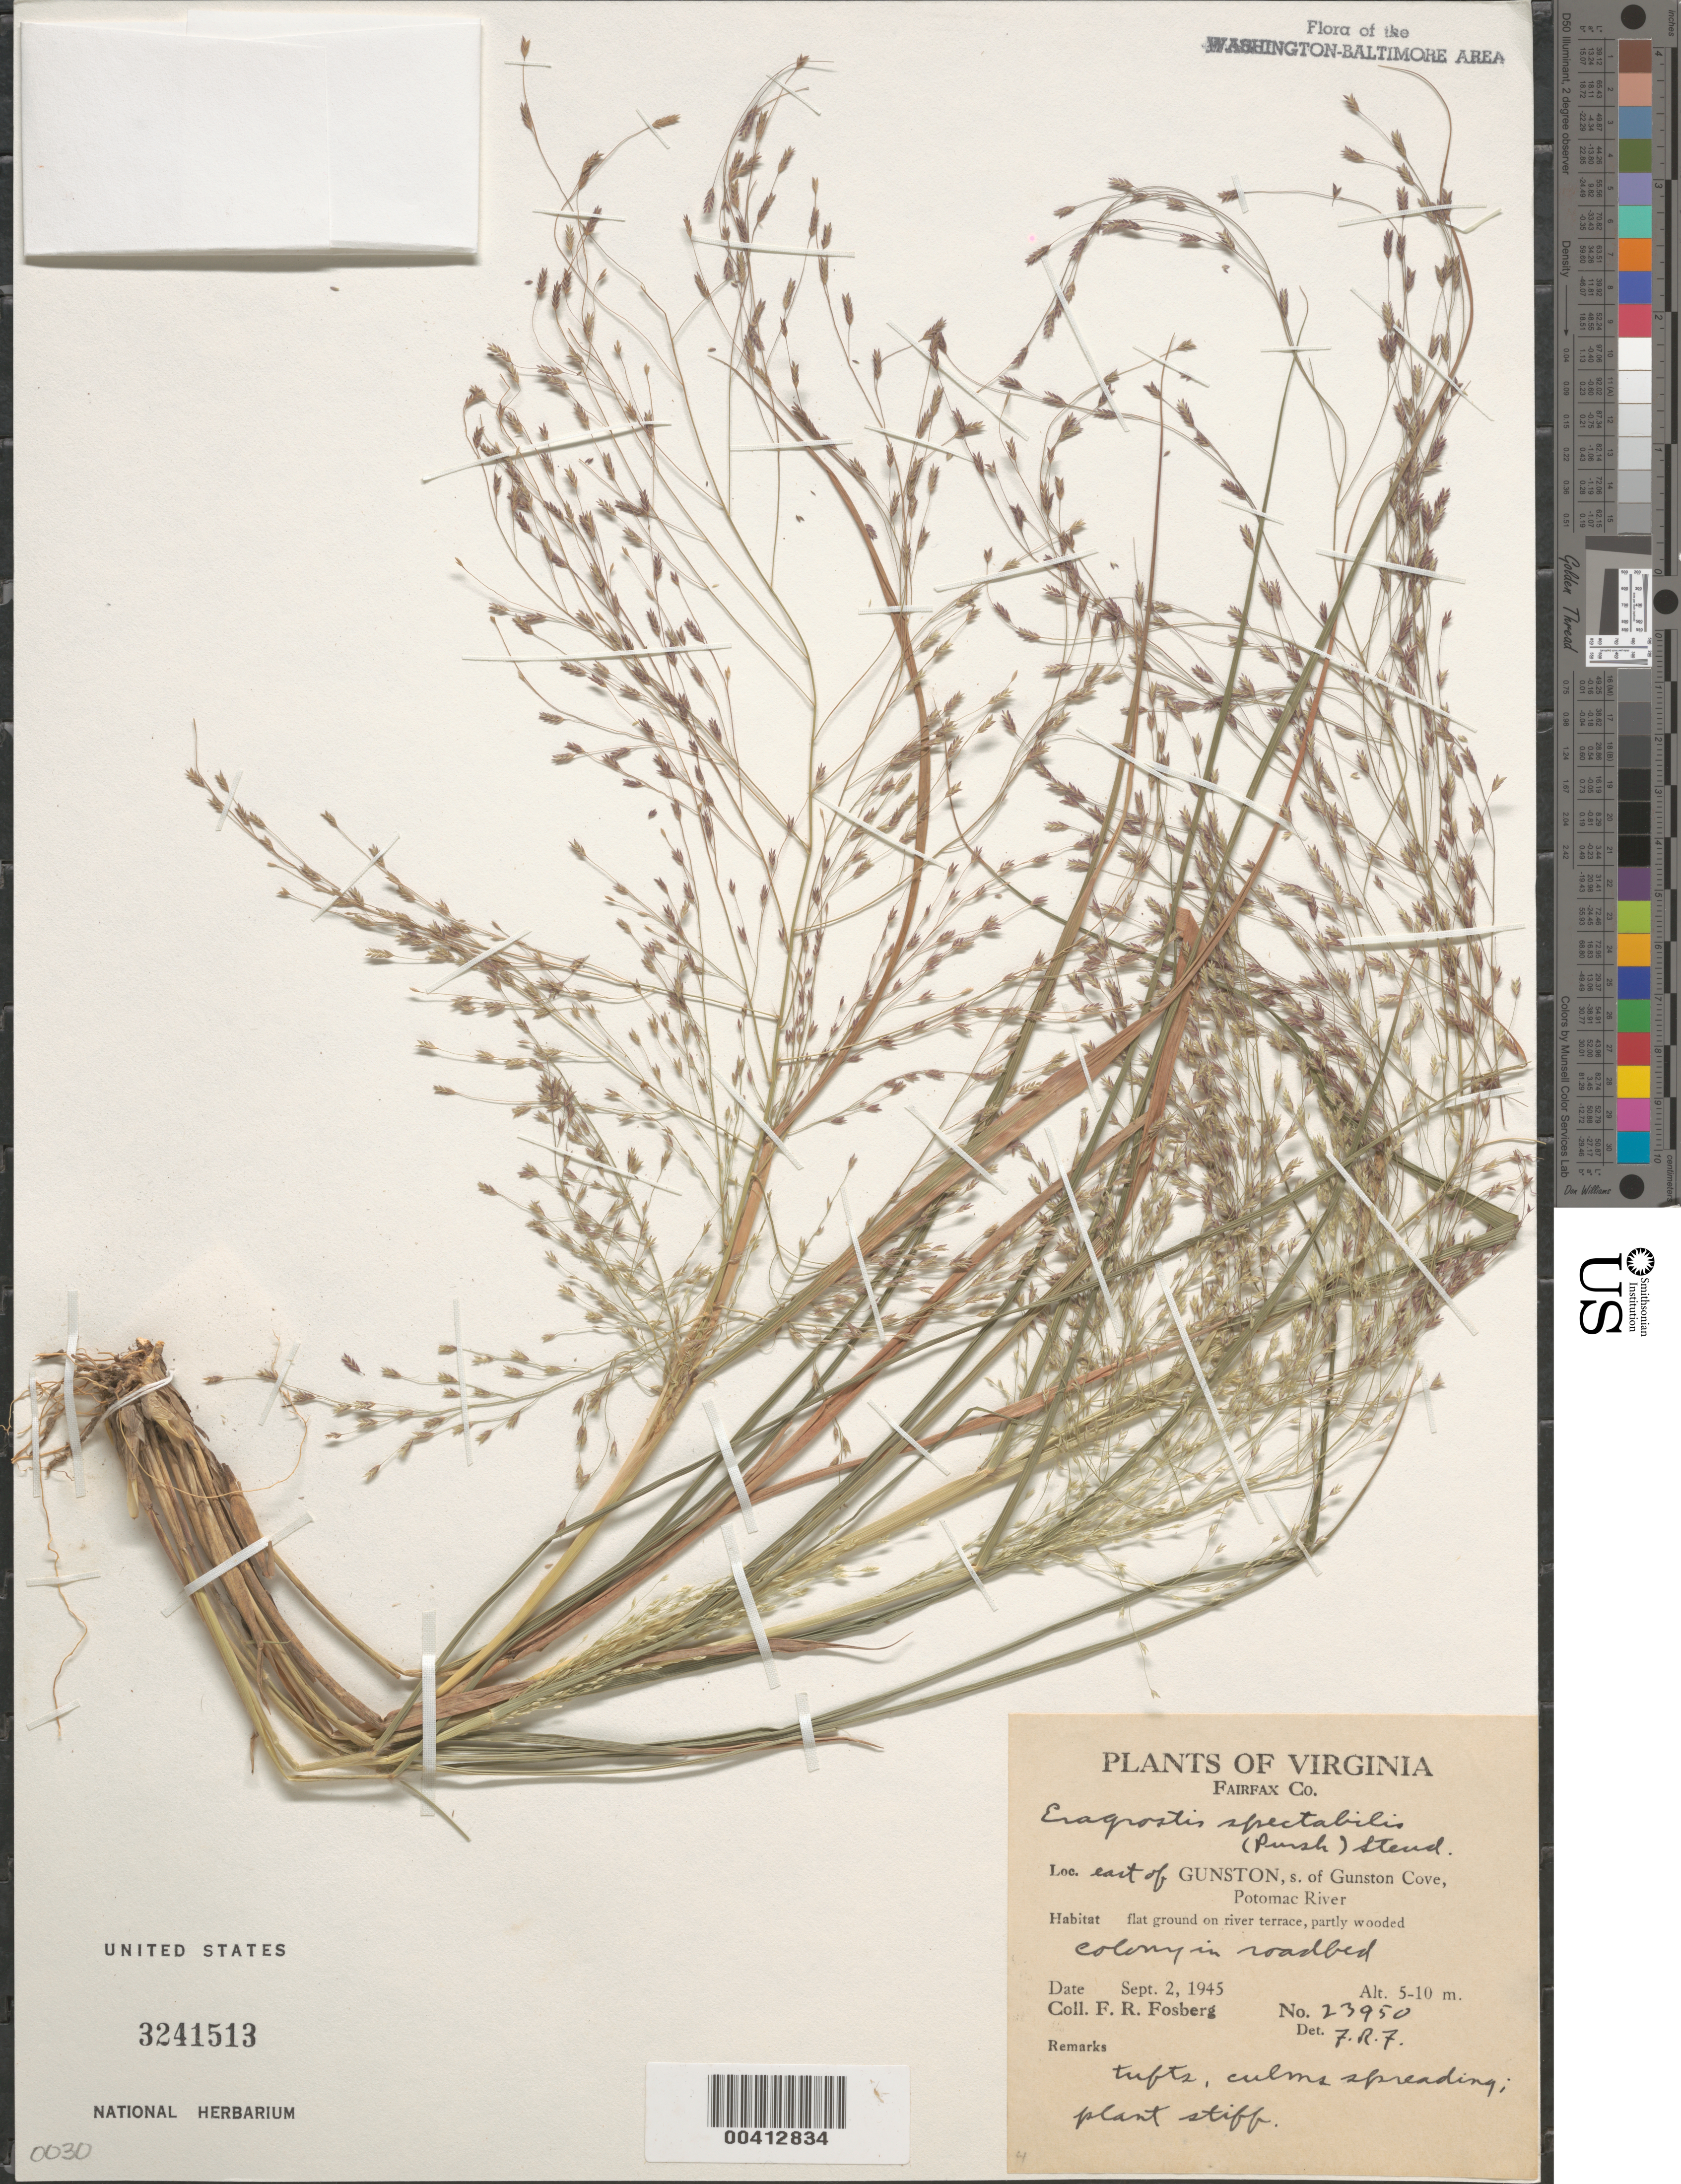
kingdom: Plantae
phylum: Tracheophyta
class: Liliopsida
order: Poales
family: Poaceae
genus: Eragrostis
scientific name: Eragrostis spectabilis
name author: (Pursh) Steud.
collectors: F. R. Fosberg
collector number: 23950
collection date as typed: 02 Sep 1945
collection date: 1945-09-02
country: United States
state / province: Virginia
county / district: Fairfax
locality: E of Gunston, S of Gunston Cove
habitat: Roadbed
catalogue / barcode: US 3241513